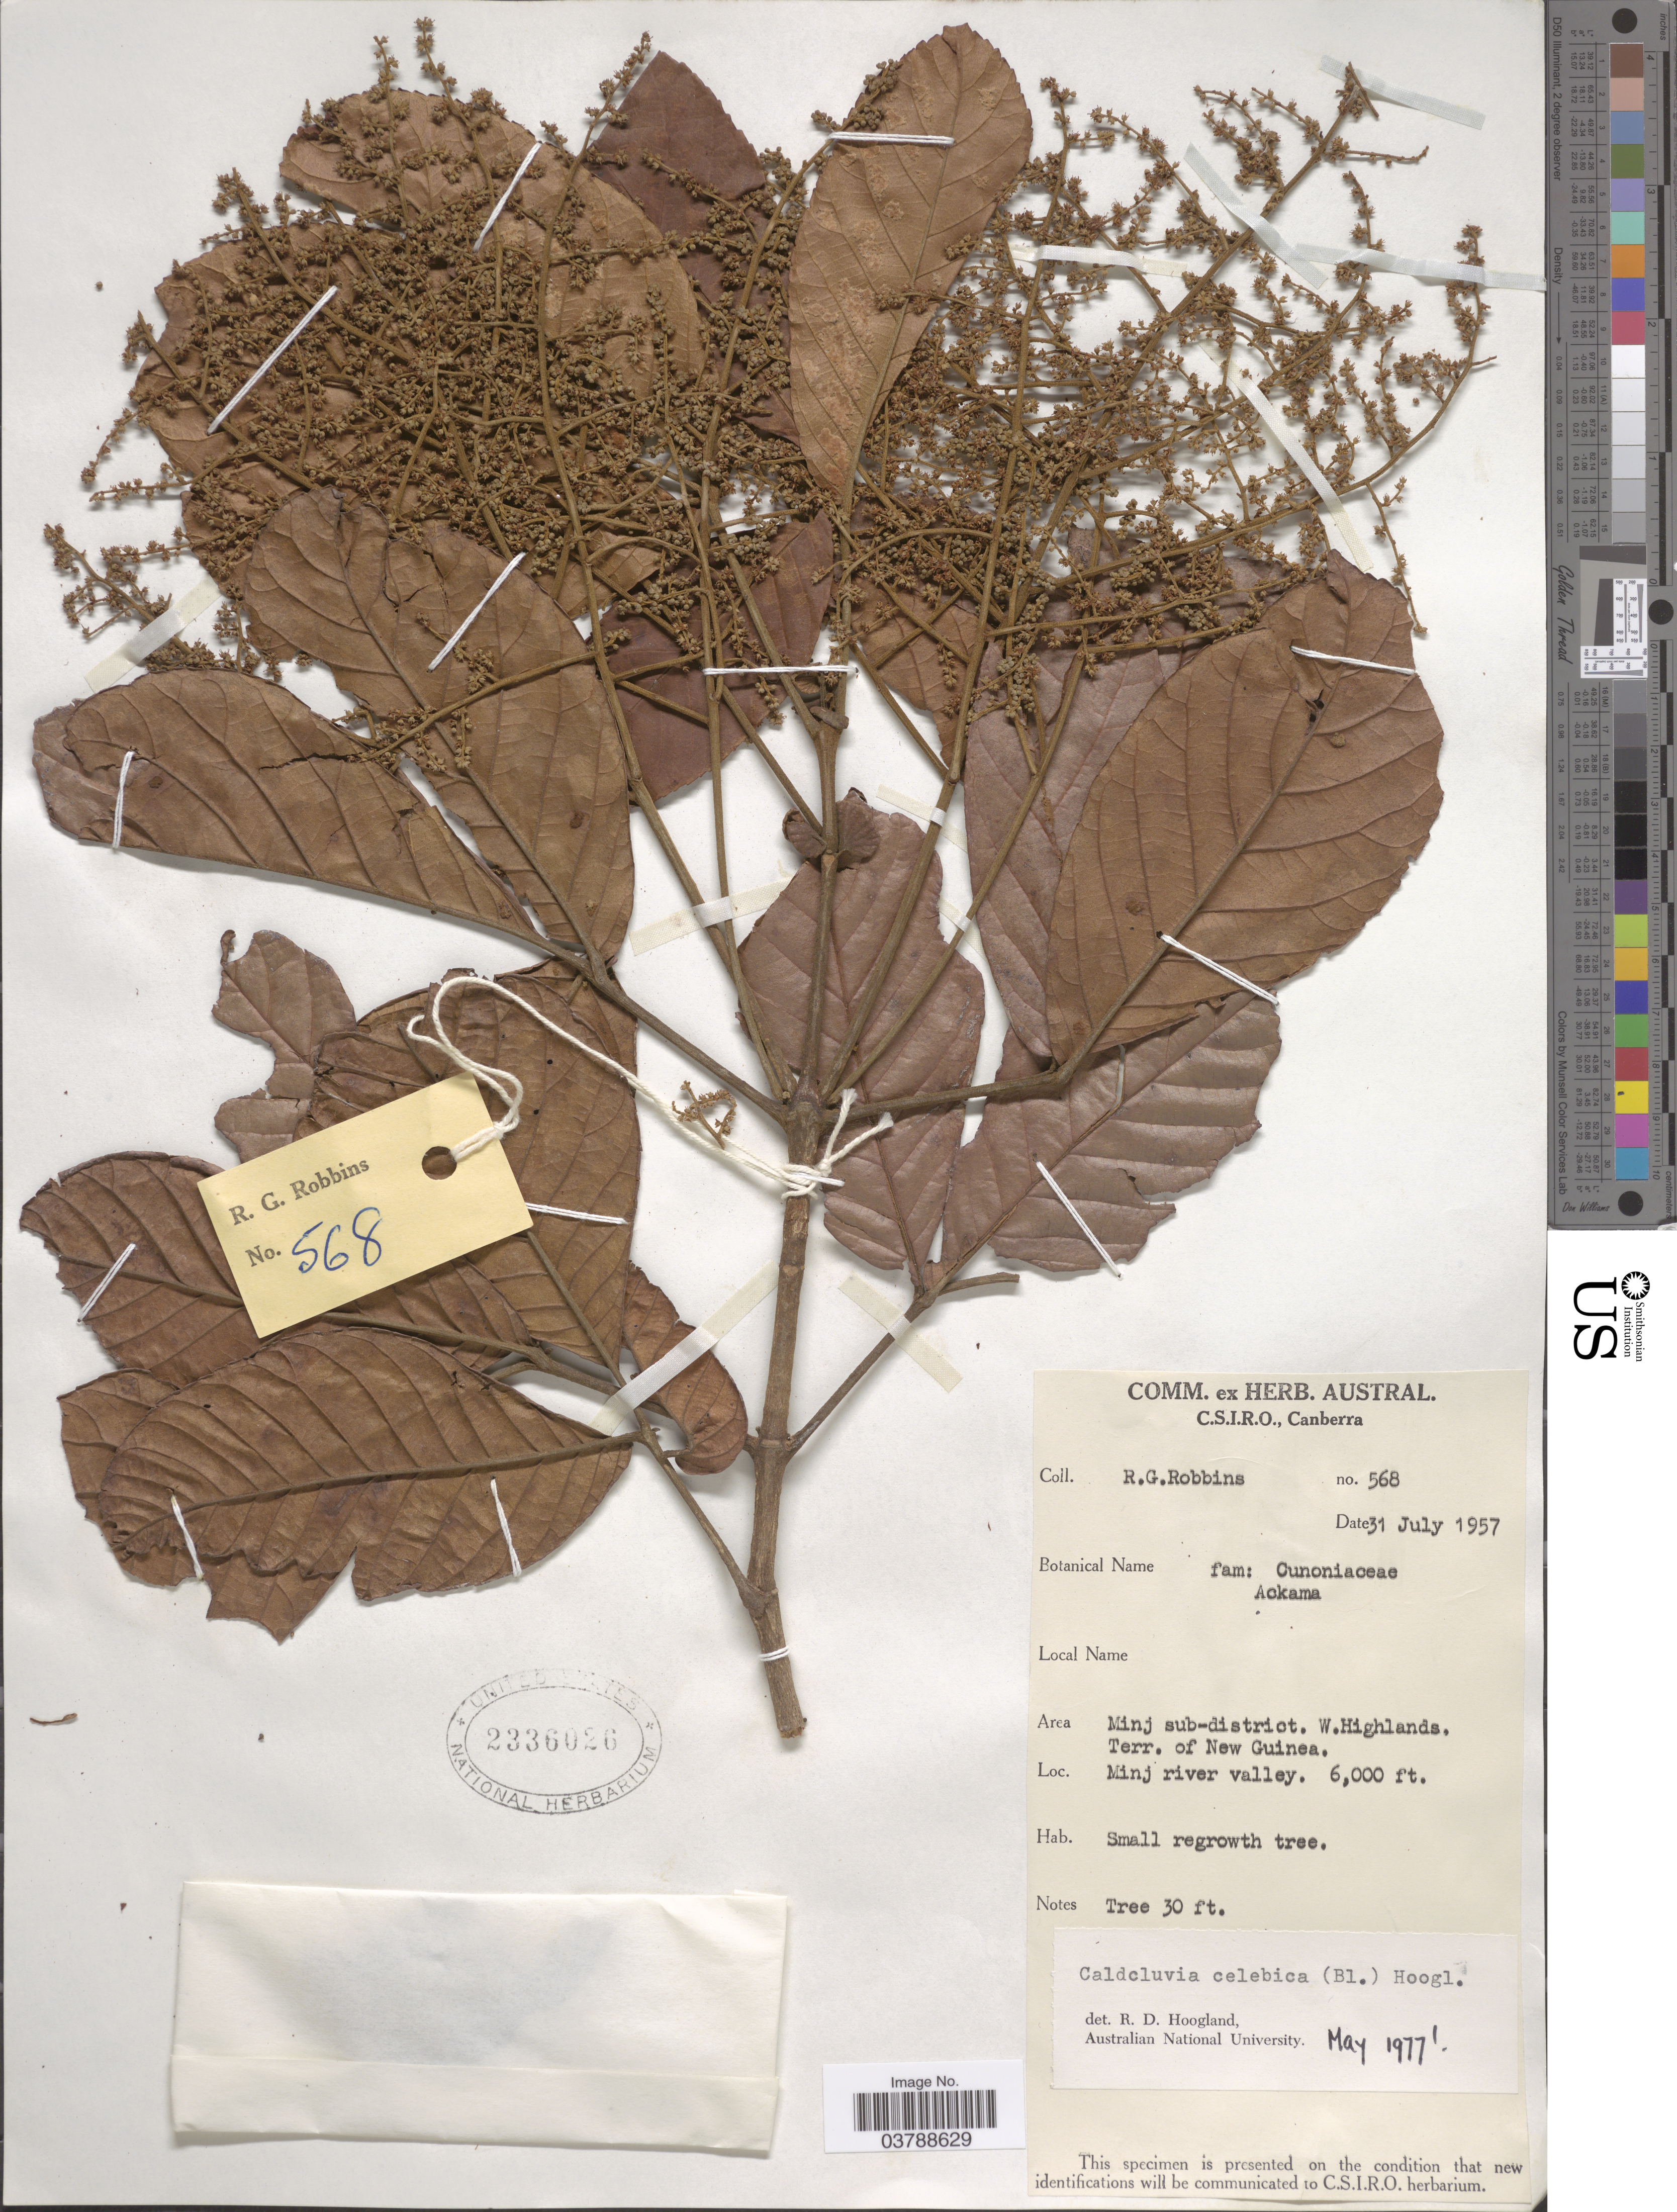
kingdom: Plantae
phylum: Tracheophyta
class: Magnoliopsida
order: Oxalidales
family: Cunoniaceae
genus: Caldcluvia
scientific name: Caldcluvia celebica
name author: (Blume) Hoogland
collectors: R. Robbins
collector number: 568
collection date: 1957-07-31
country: Papua New Guinea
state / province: Western Highlands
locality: Minj sub-district. W. Highlands. Terr. of New Guinea. Minj river valley.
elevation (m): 1829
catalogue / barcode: US 2336026